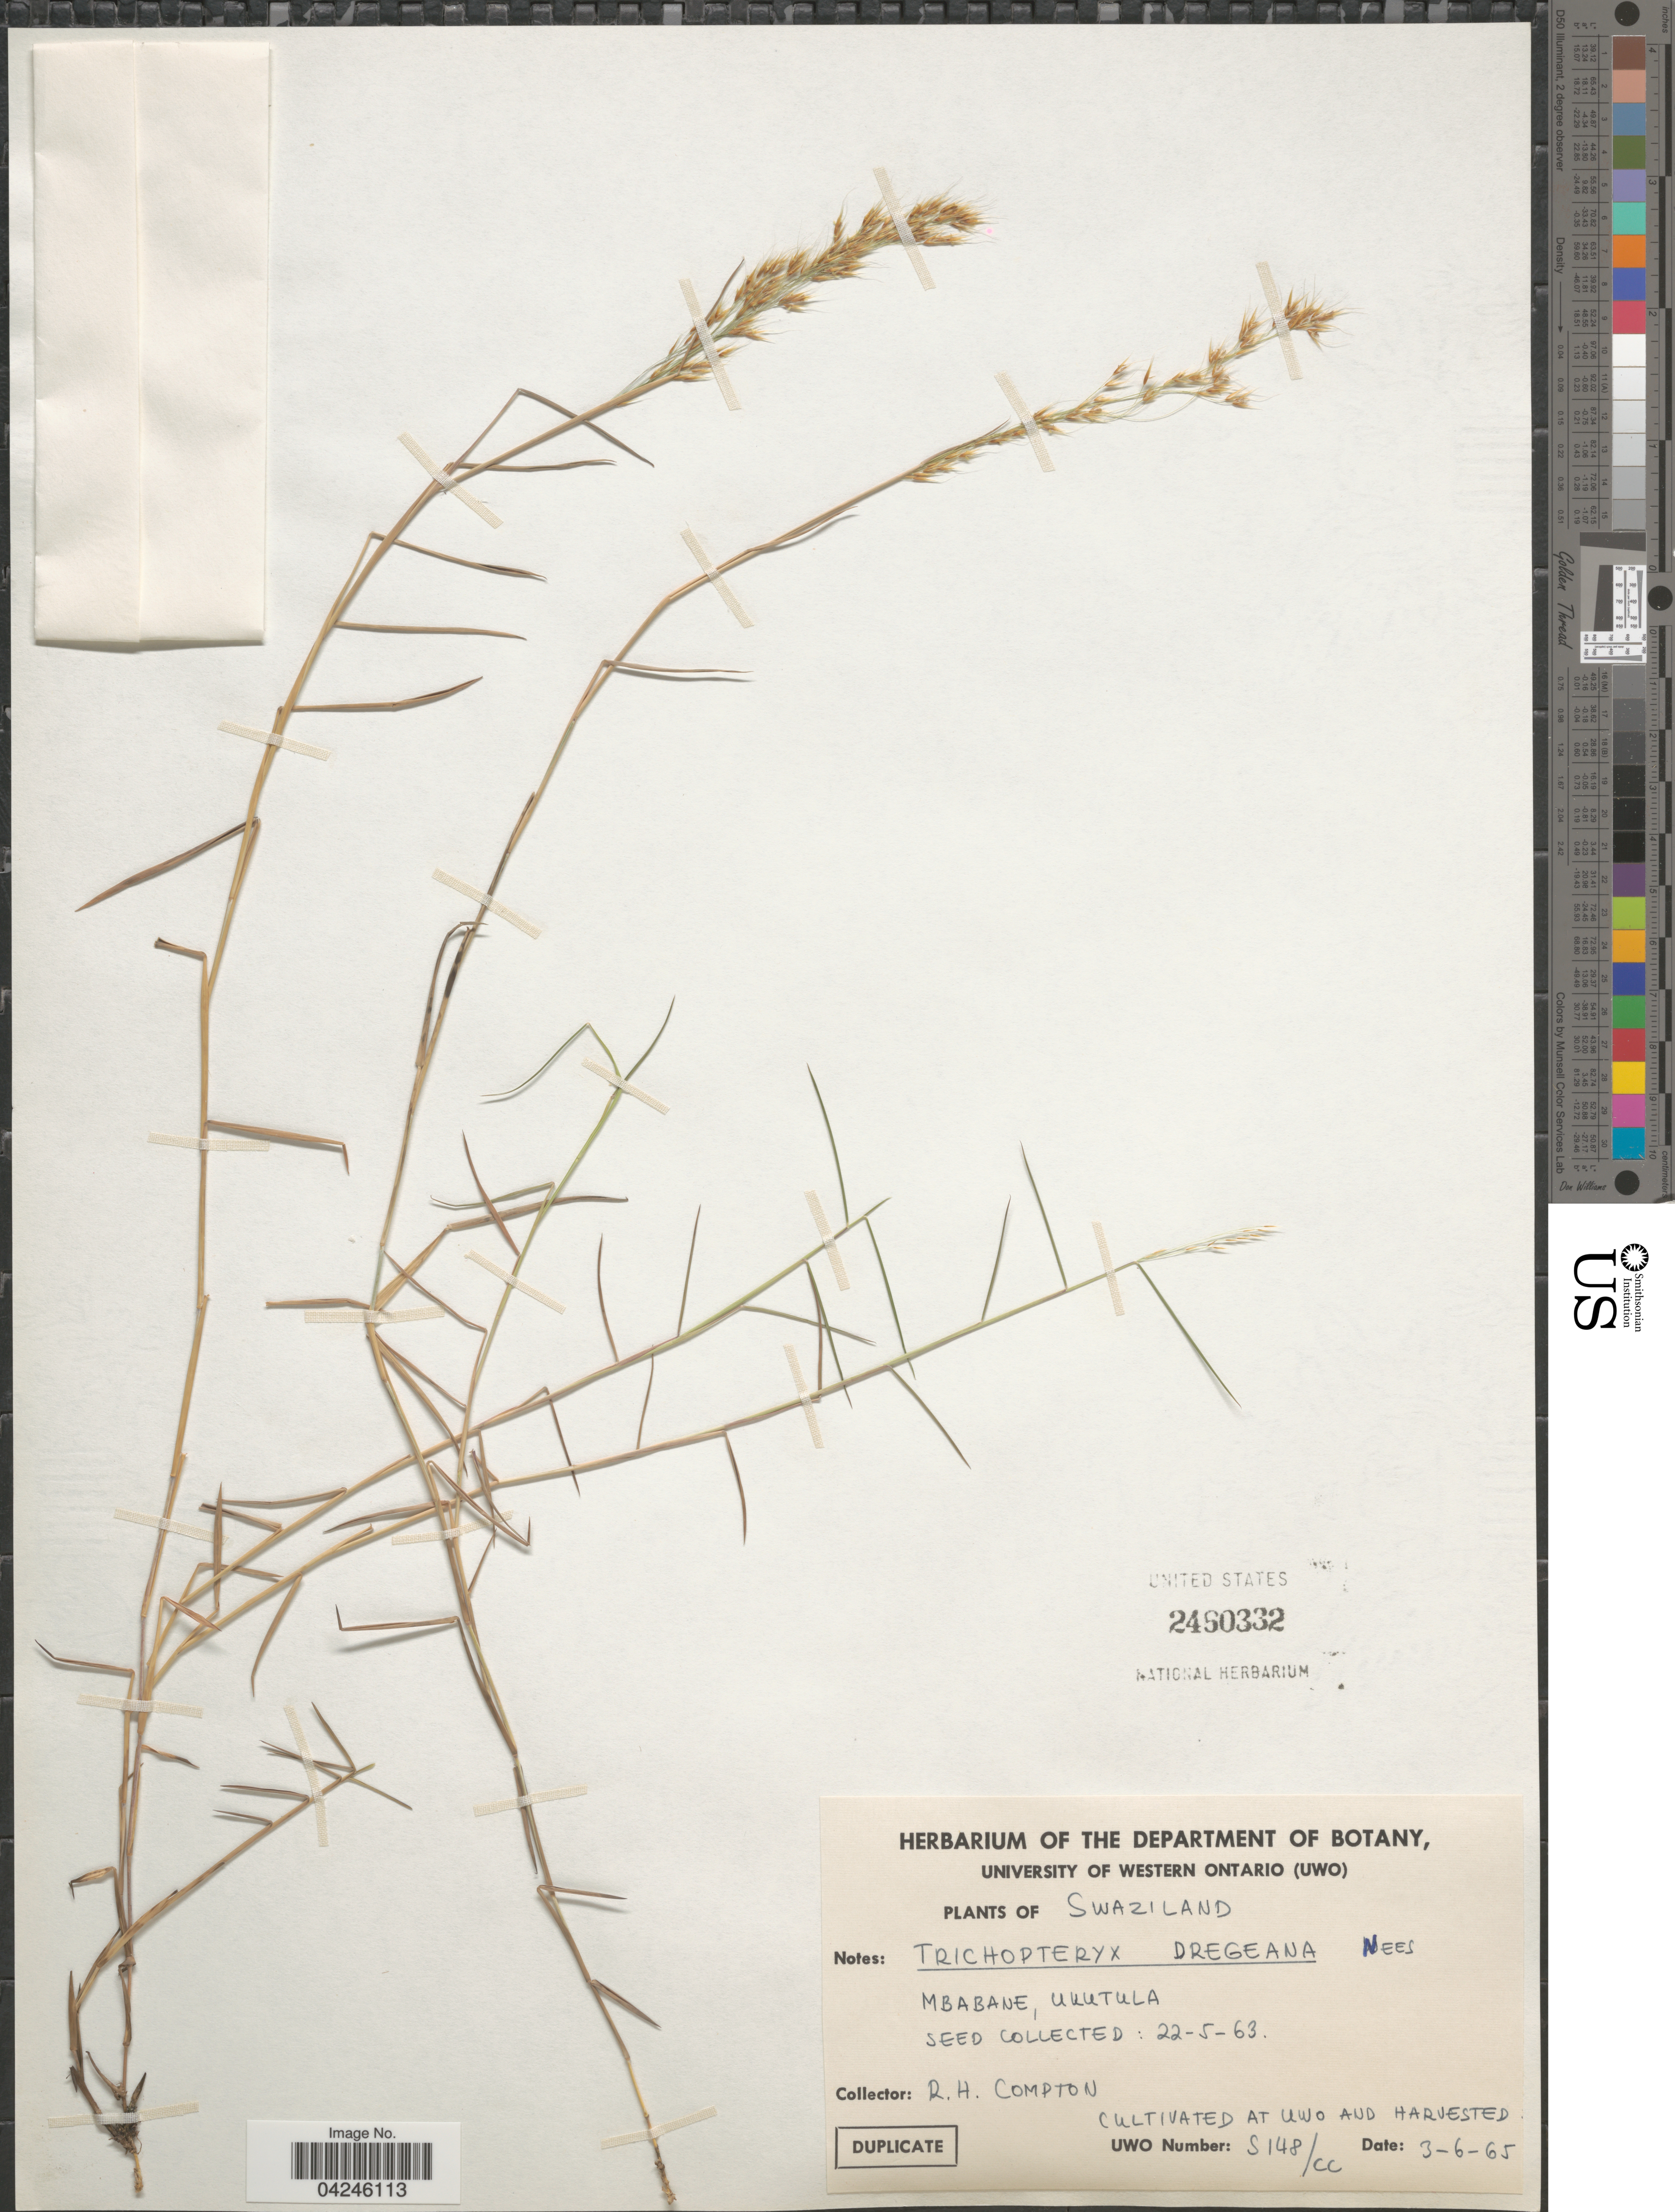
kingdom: Plantae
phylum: Tracheophyta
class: Liliopsida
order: Poales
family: Poaceae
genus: Trichopteryx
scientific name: Trichopteryx dregeana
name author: Nees ex Lindl.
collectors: R. H. Compton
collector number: S148/CC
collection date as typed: Transcribed d/m/y: 3/6/65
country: Canada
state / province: Ontario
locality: Cultivated at UWO and harvested.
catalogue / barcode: US 2460332